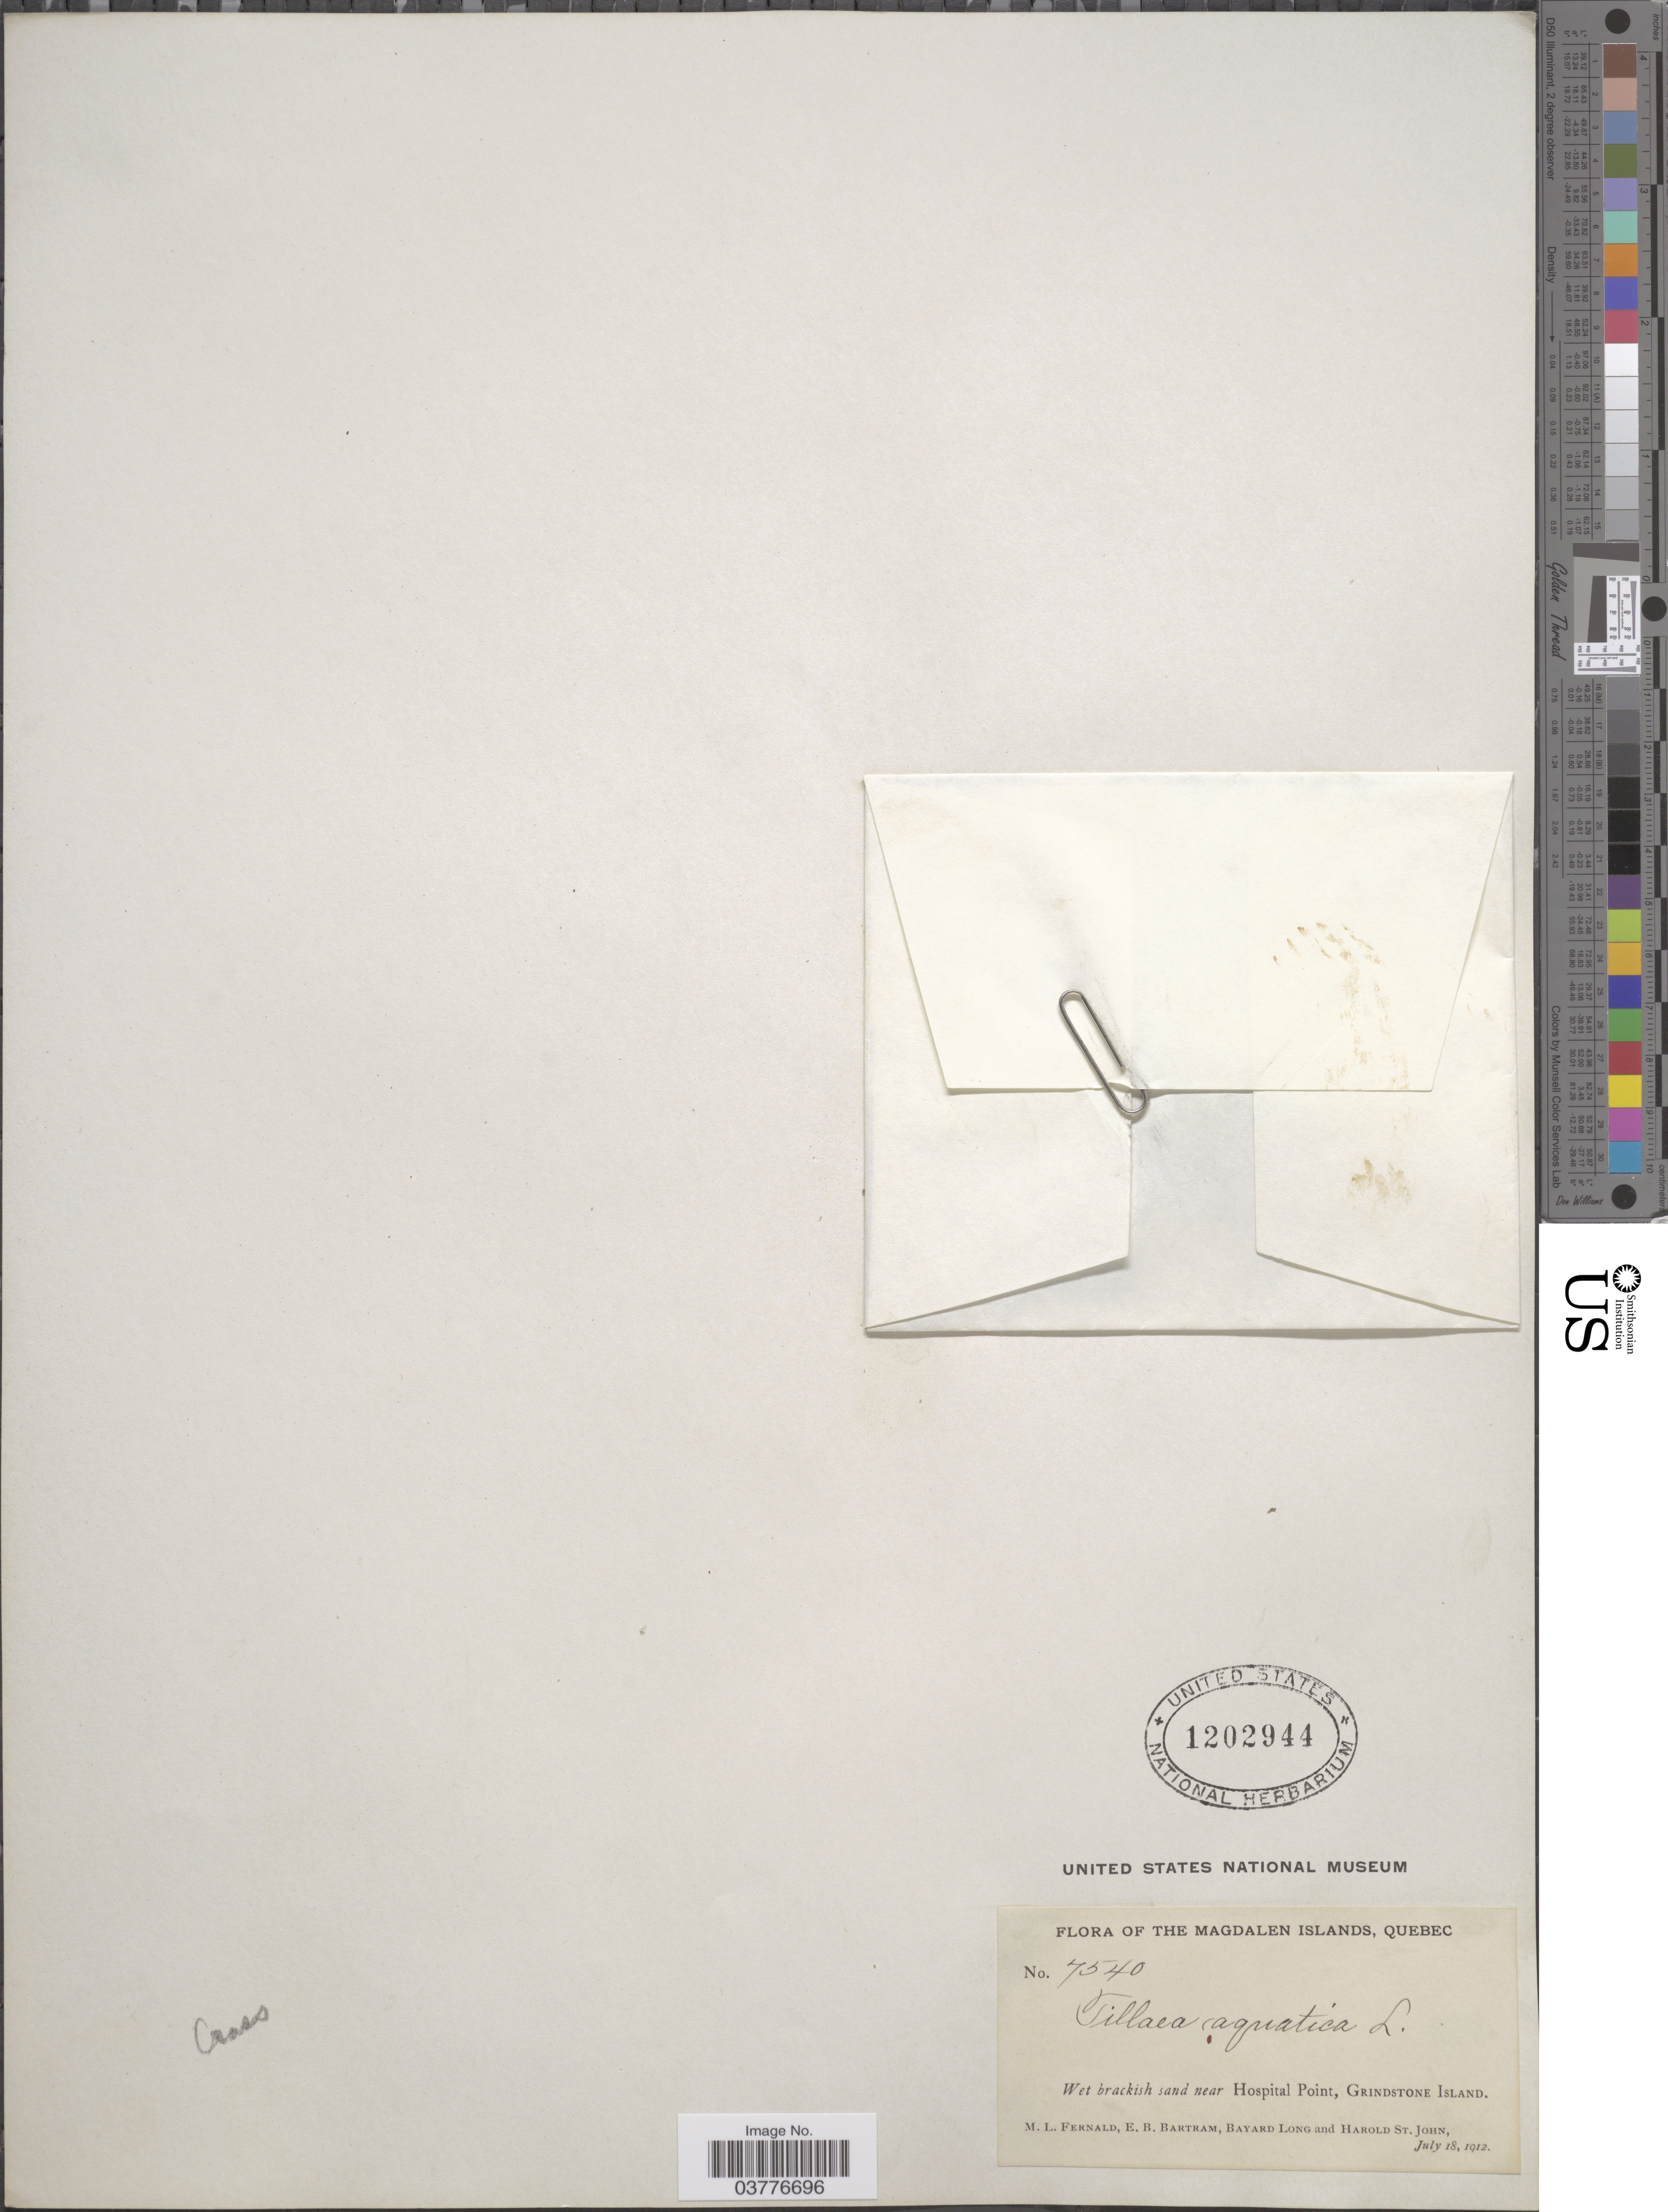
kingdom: Plantae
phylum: Tracheophyta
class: Magnoliopsida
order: Saxifragales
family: Crassulaceae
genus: Crassula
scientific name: Crassula aquatica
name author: (L.) Schönland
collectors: M. L. Fernald, E. B. Bartram, B. H. Long & H. St. John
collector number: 7540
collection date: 1912-07-18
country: Canada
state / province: Quebec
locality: Magdalen Islands. Wet brackish sand near Hospital Point, Grindstone Island.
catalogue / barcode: US 1202944